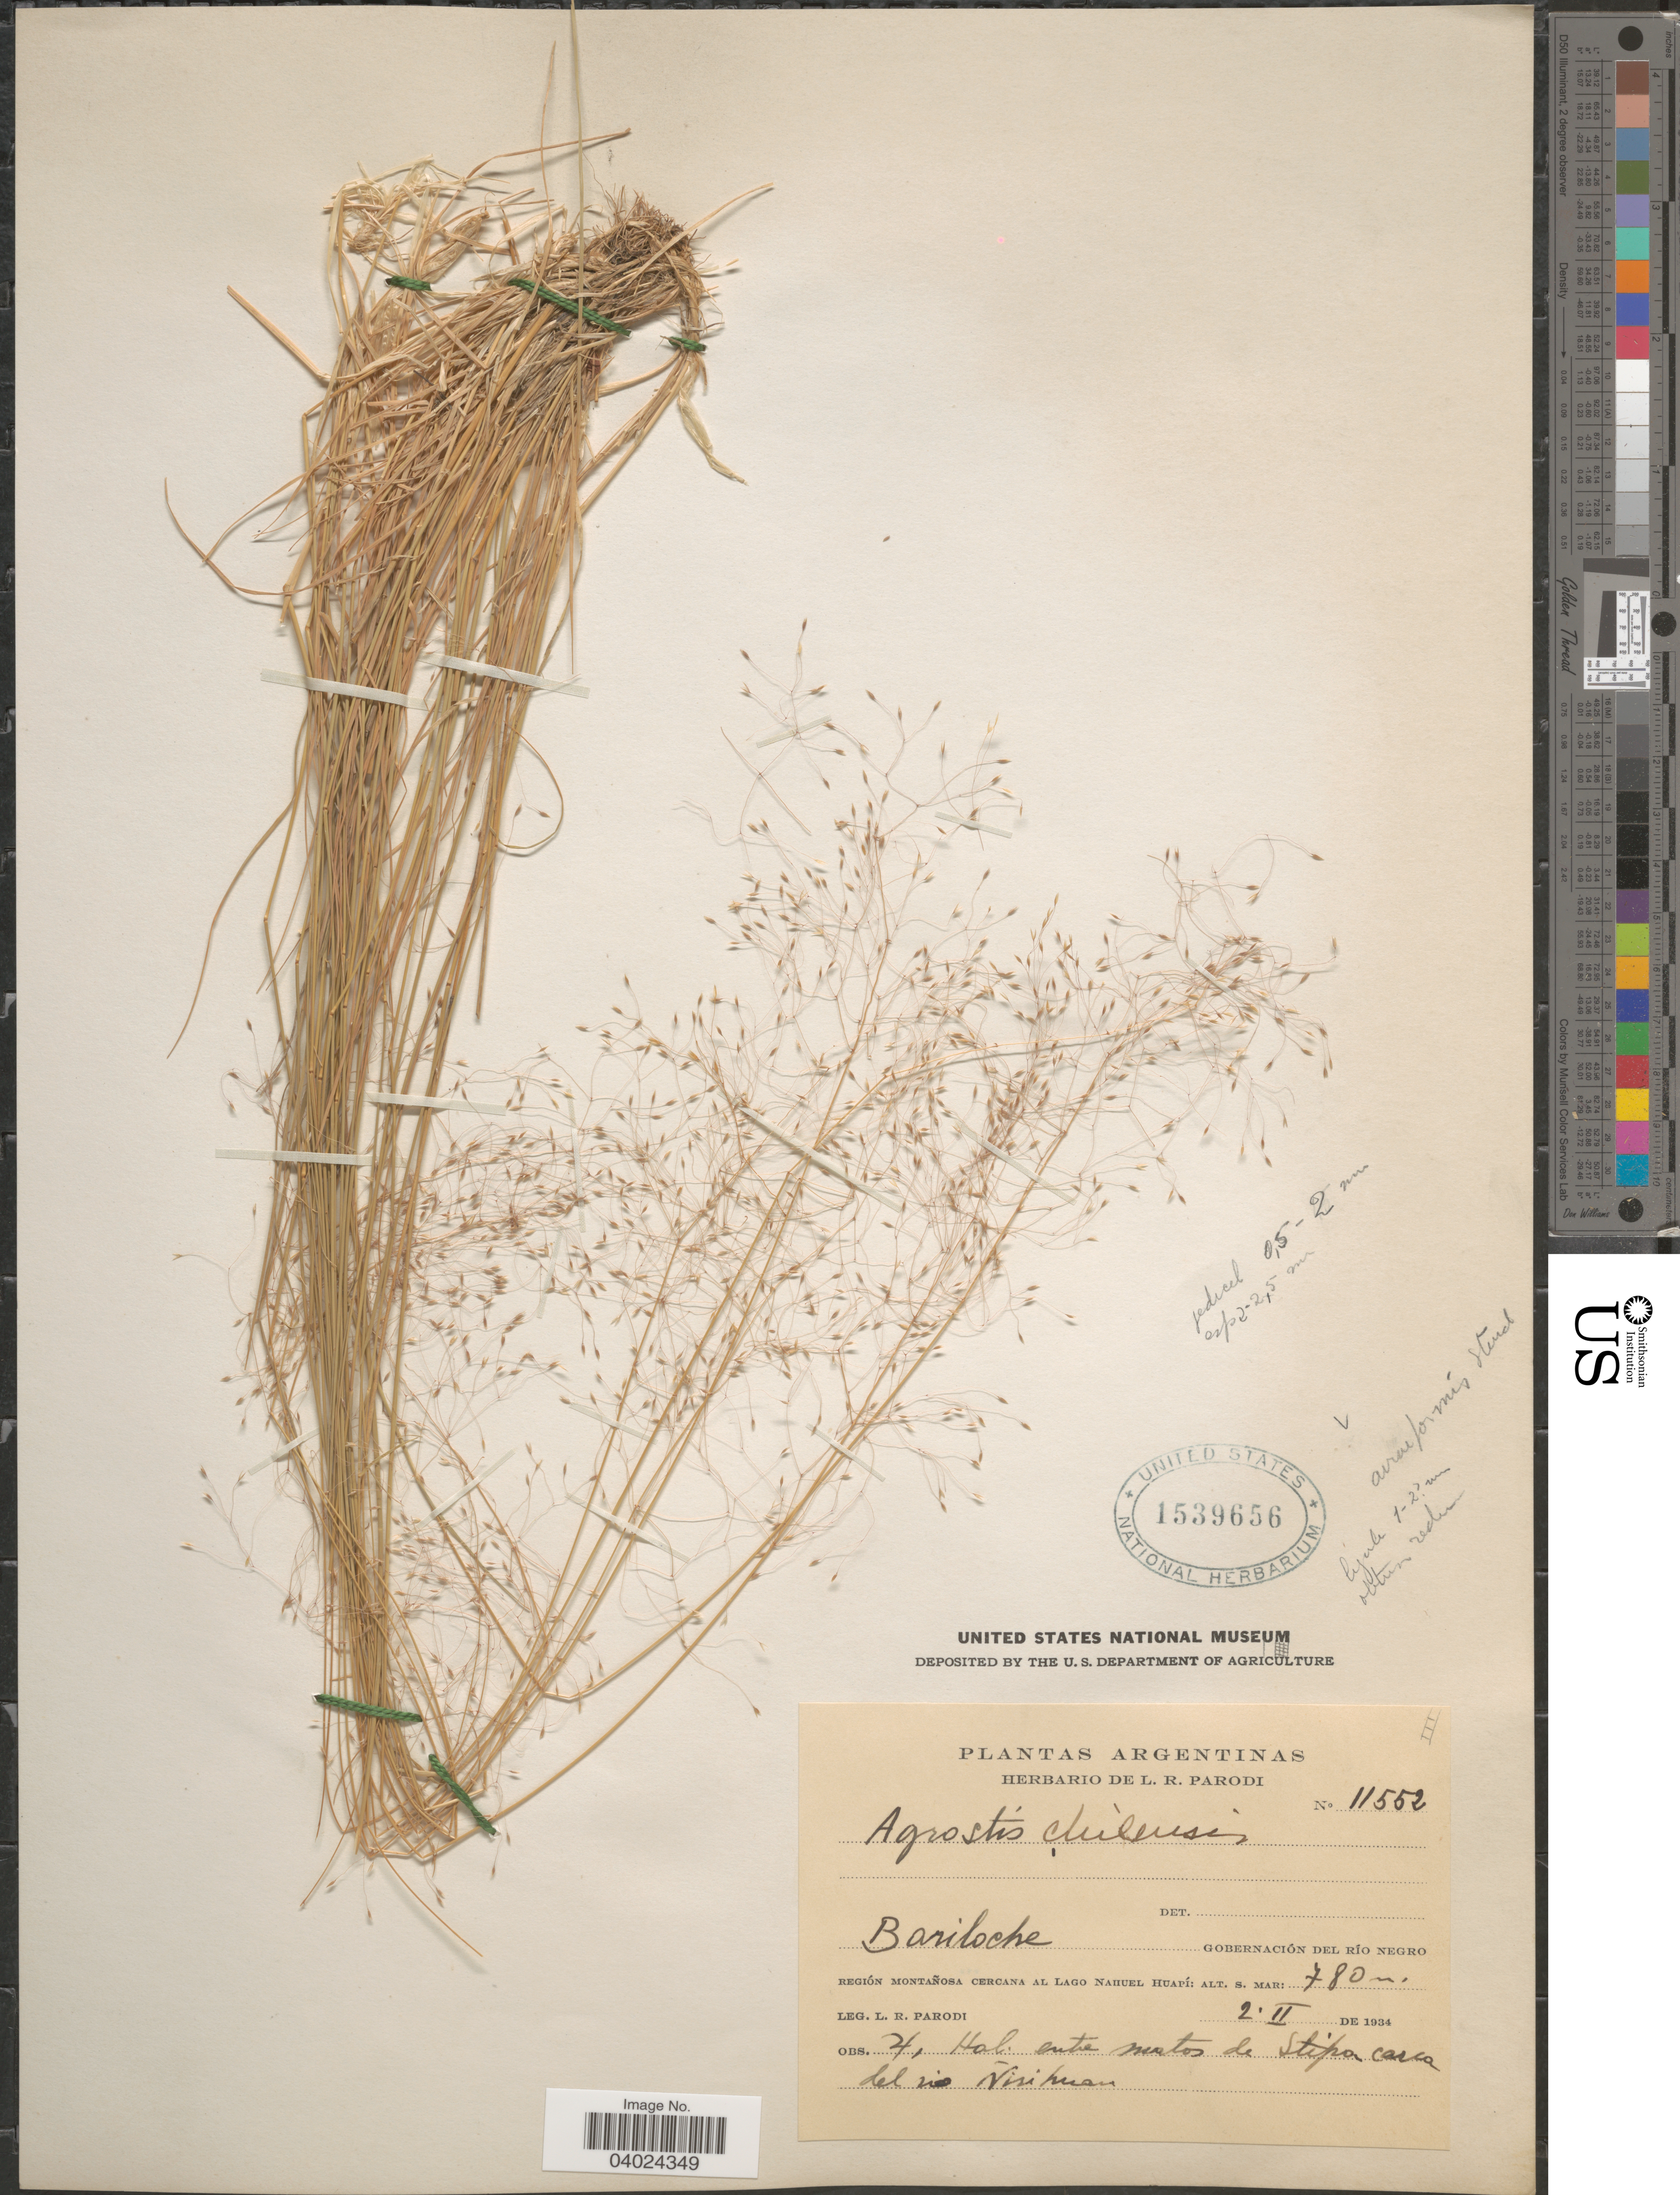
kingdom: Plantae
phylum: Tracheophyta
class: Liliopsida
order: Poales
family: Poaceae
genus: Agrostis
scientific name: Agrostis leptotricha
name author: É. Desv.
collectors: L. R. Parodi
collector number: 11552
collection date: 1934-02-02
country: Argentina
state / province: Rio Negro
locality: Baoriloche. Gobernación del Río Negro. Región montañosa cercana al Lago Nahuel Huapí. Entre matos de Stipa cerca del rio Nirihuau.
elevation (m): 780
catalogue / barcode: US 1539656